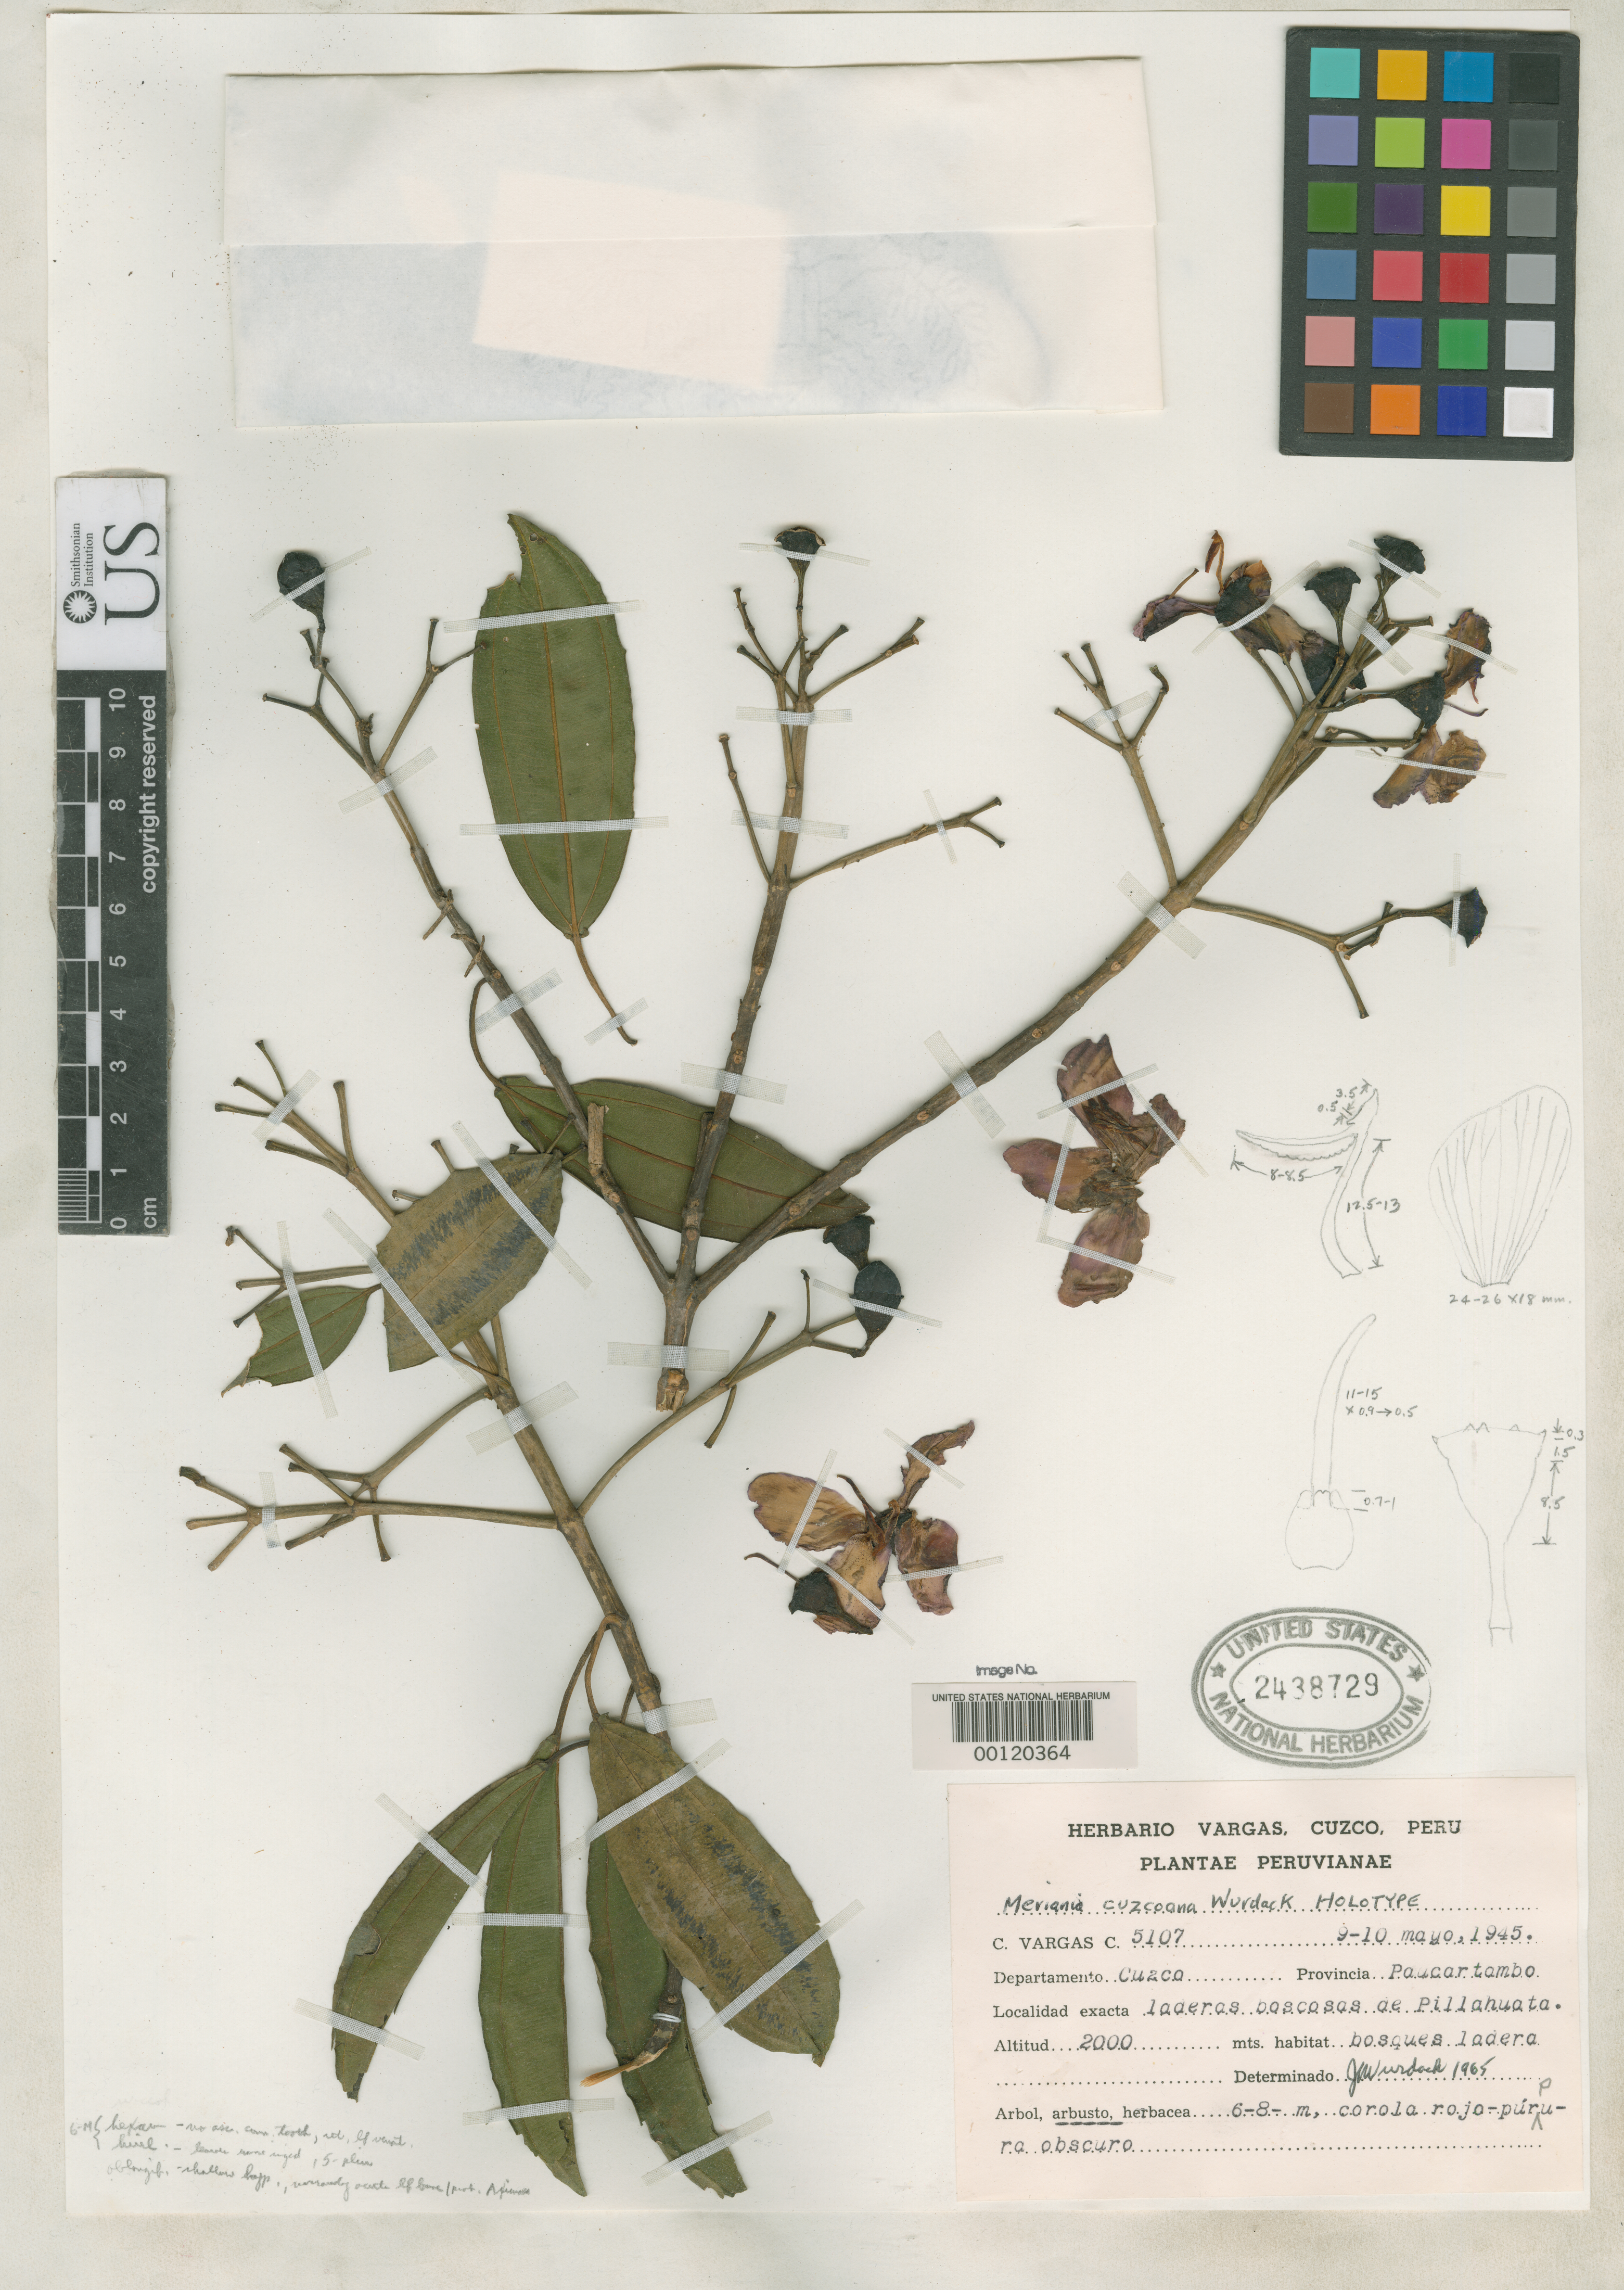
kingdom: Plantae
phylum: Tracheophyta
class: Magnoliopsida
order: Myrtales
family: Melastomataceae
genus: Meriania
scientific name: Meriania cuzcoana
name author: Wurdack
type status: Holotype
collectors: C. Vargas Calderón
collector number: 5107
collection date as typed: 09 May 1945 to 10 May 1945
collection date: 1945-05-09/1945-05-10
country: Peru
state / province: Cusco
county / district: Paucartambo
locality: Pillahuata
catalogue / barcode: US 2438729